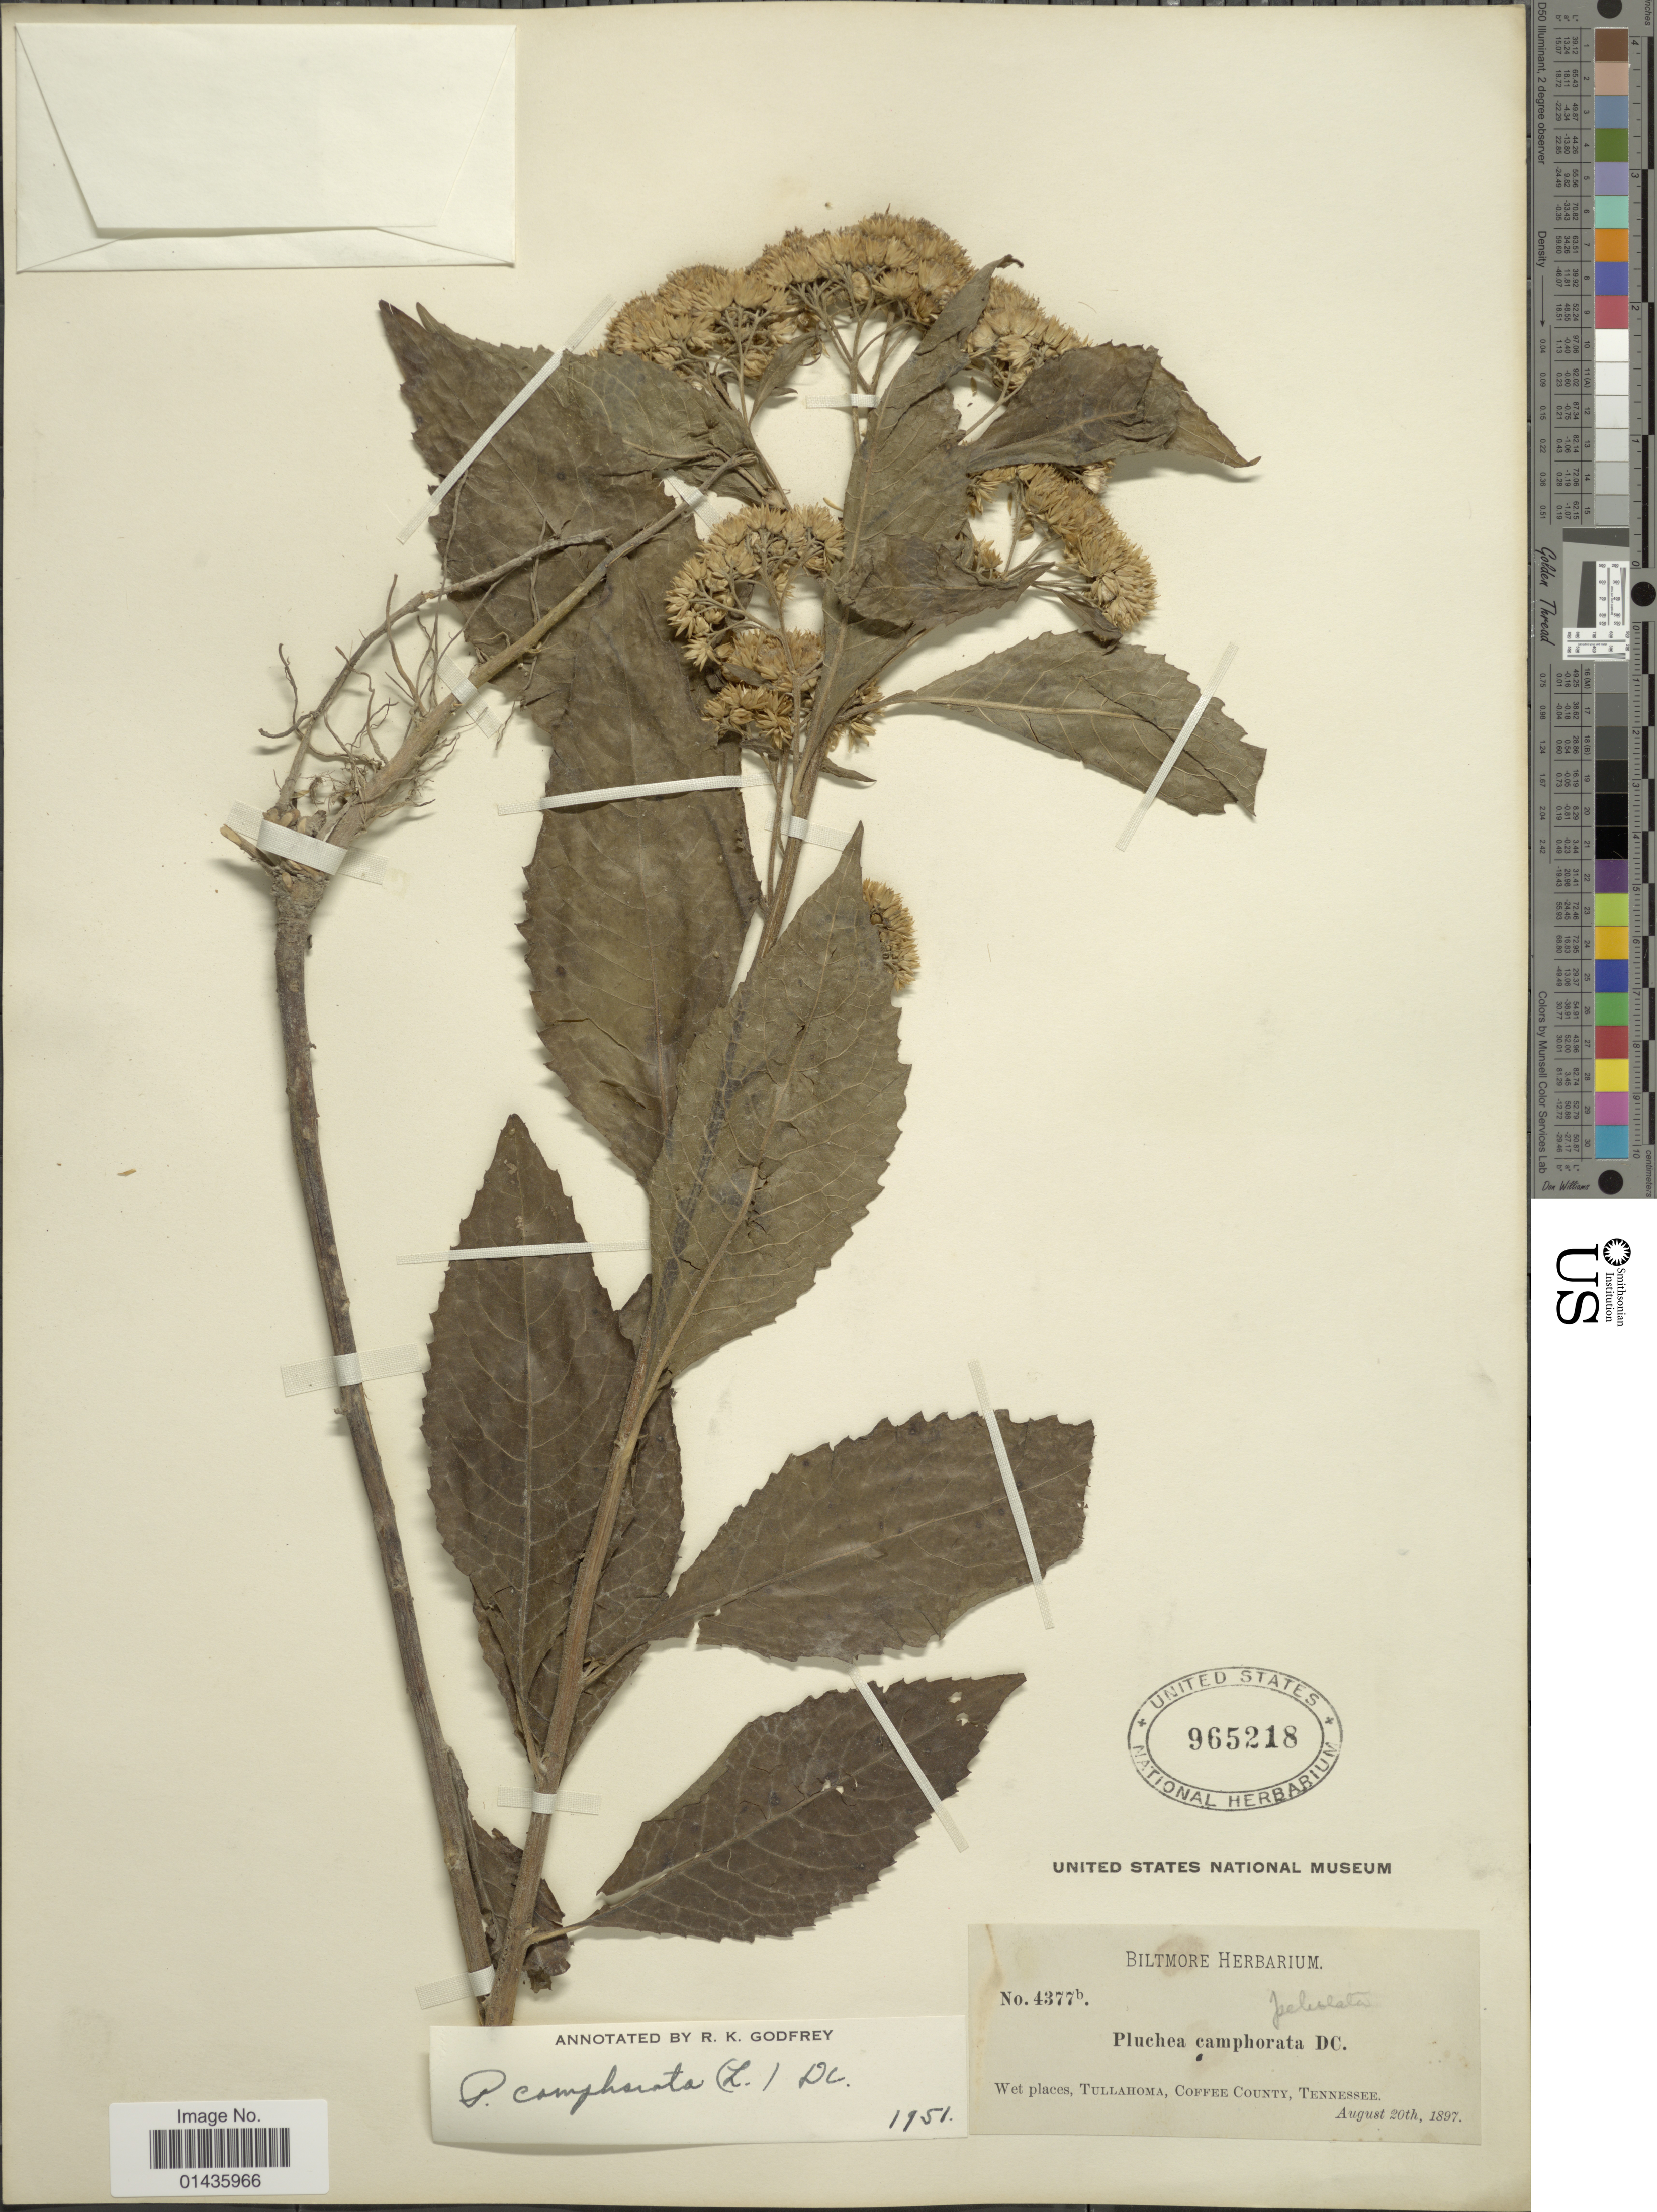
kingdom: Plantae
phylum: Tracheophyta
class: Magnoliopsida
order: Asterales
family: Asteraceae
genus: Pluchea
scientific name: Pluchea camphorata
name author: (L.) DC.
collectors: ex herb. Biltmore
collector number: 4377b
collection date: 1897-08-20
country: United States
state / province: Tennessee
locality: Tullahoma, Coffee County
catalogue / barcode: US 965218